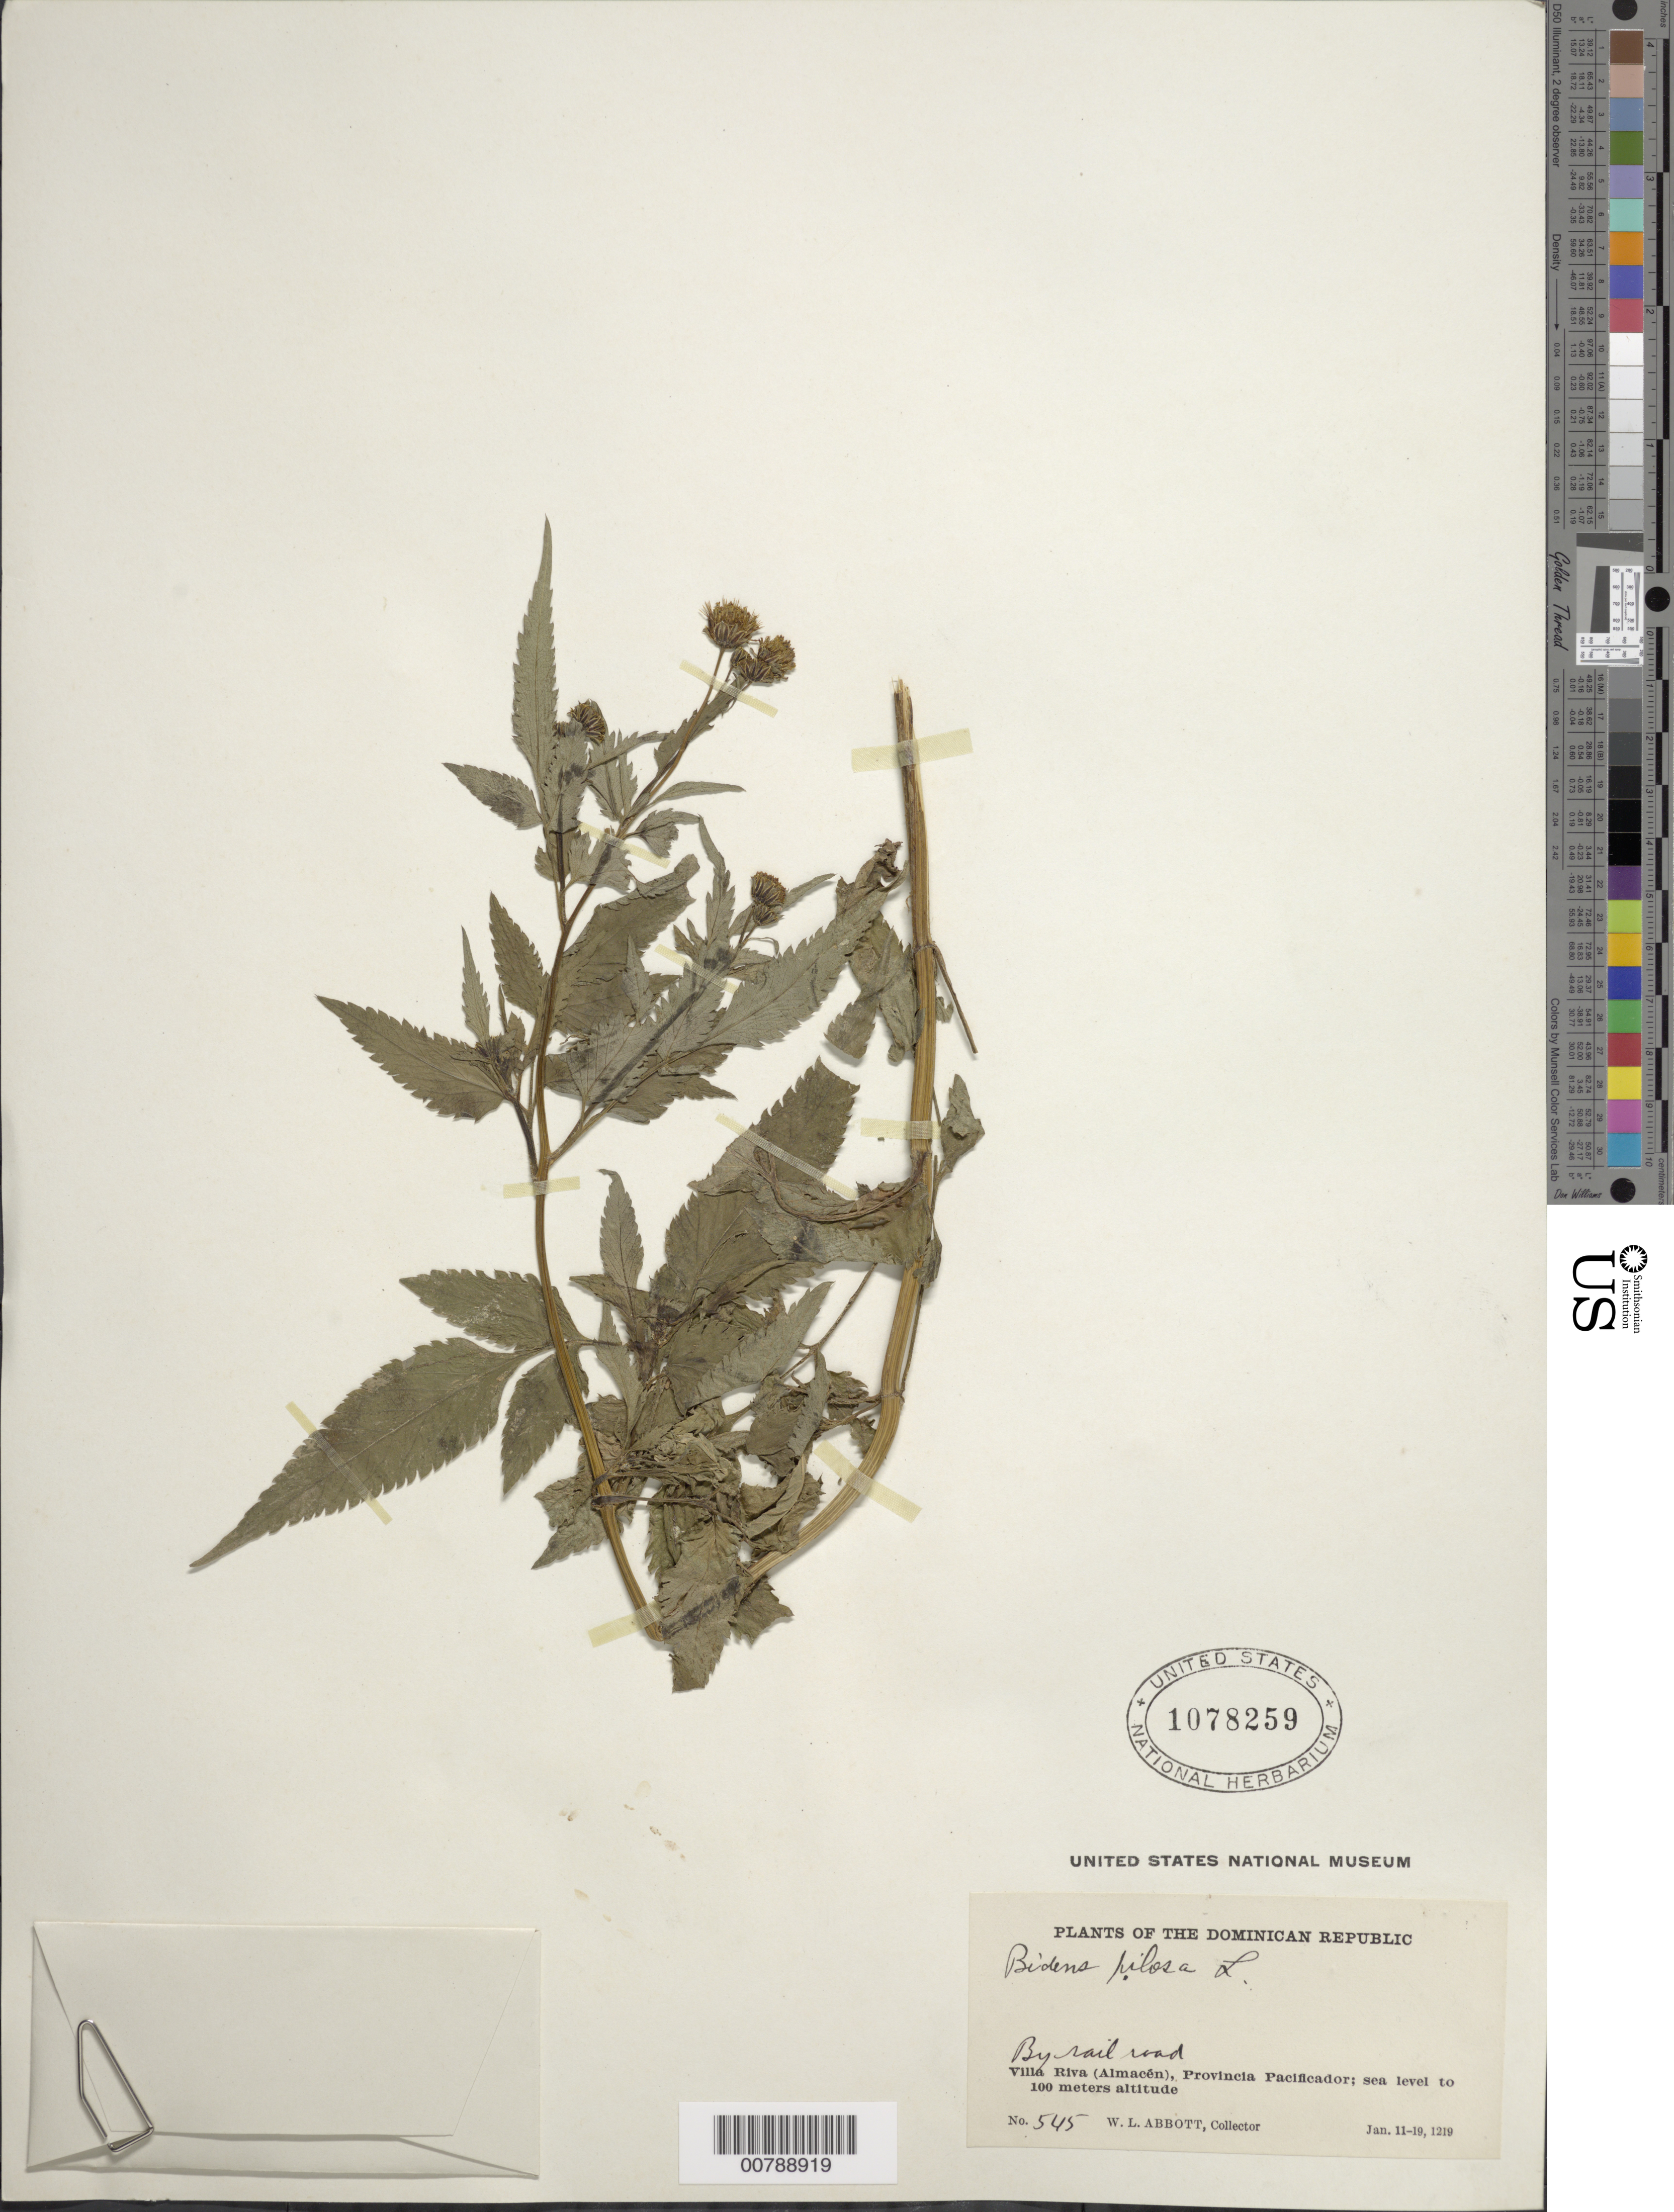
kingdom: Plantae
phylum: Tracheophyta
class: Magnoliopsida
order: Asterales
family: Asteraceae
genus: Bidens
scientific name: Bidens pilosa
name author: L.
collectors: W. L. Abbott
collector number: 545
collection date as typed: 11 Jan 1919 to 19 Jan 1919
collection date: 1919-01-11/1919-01-19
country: Dominican Republic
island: Hispaniola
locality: Villa Riva (Almacén), Provincia Pacificador, by railroad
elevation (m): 0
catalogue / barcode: US 1078259